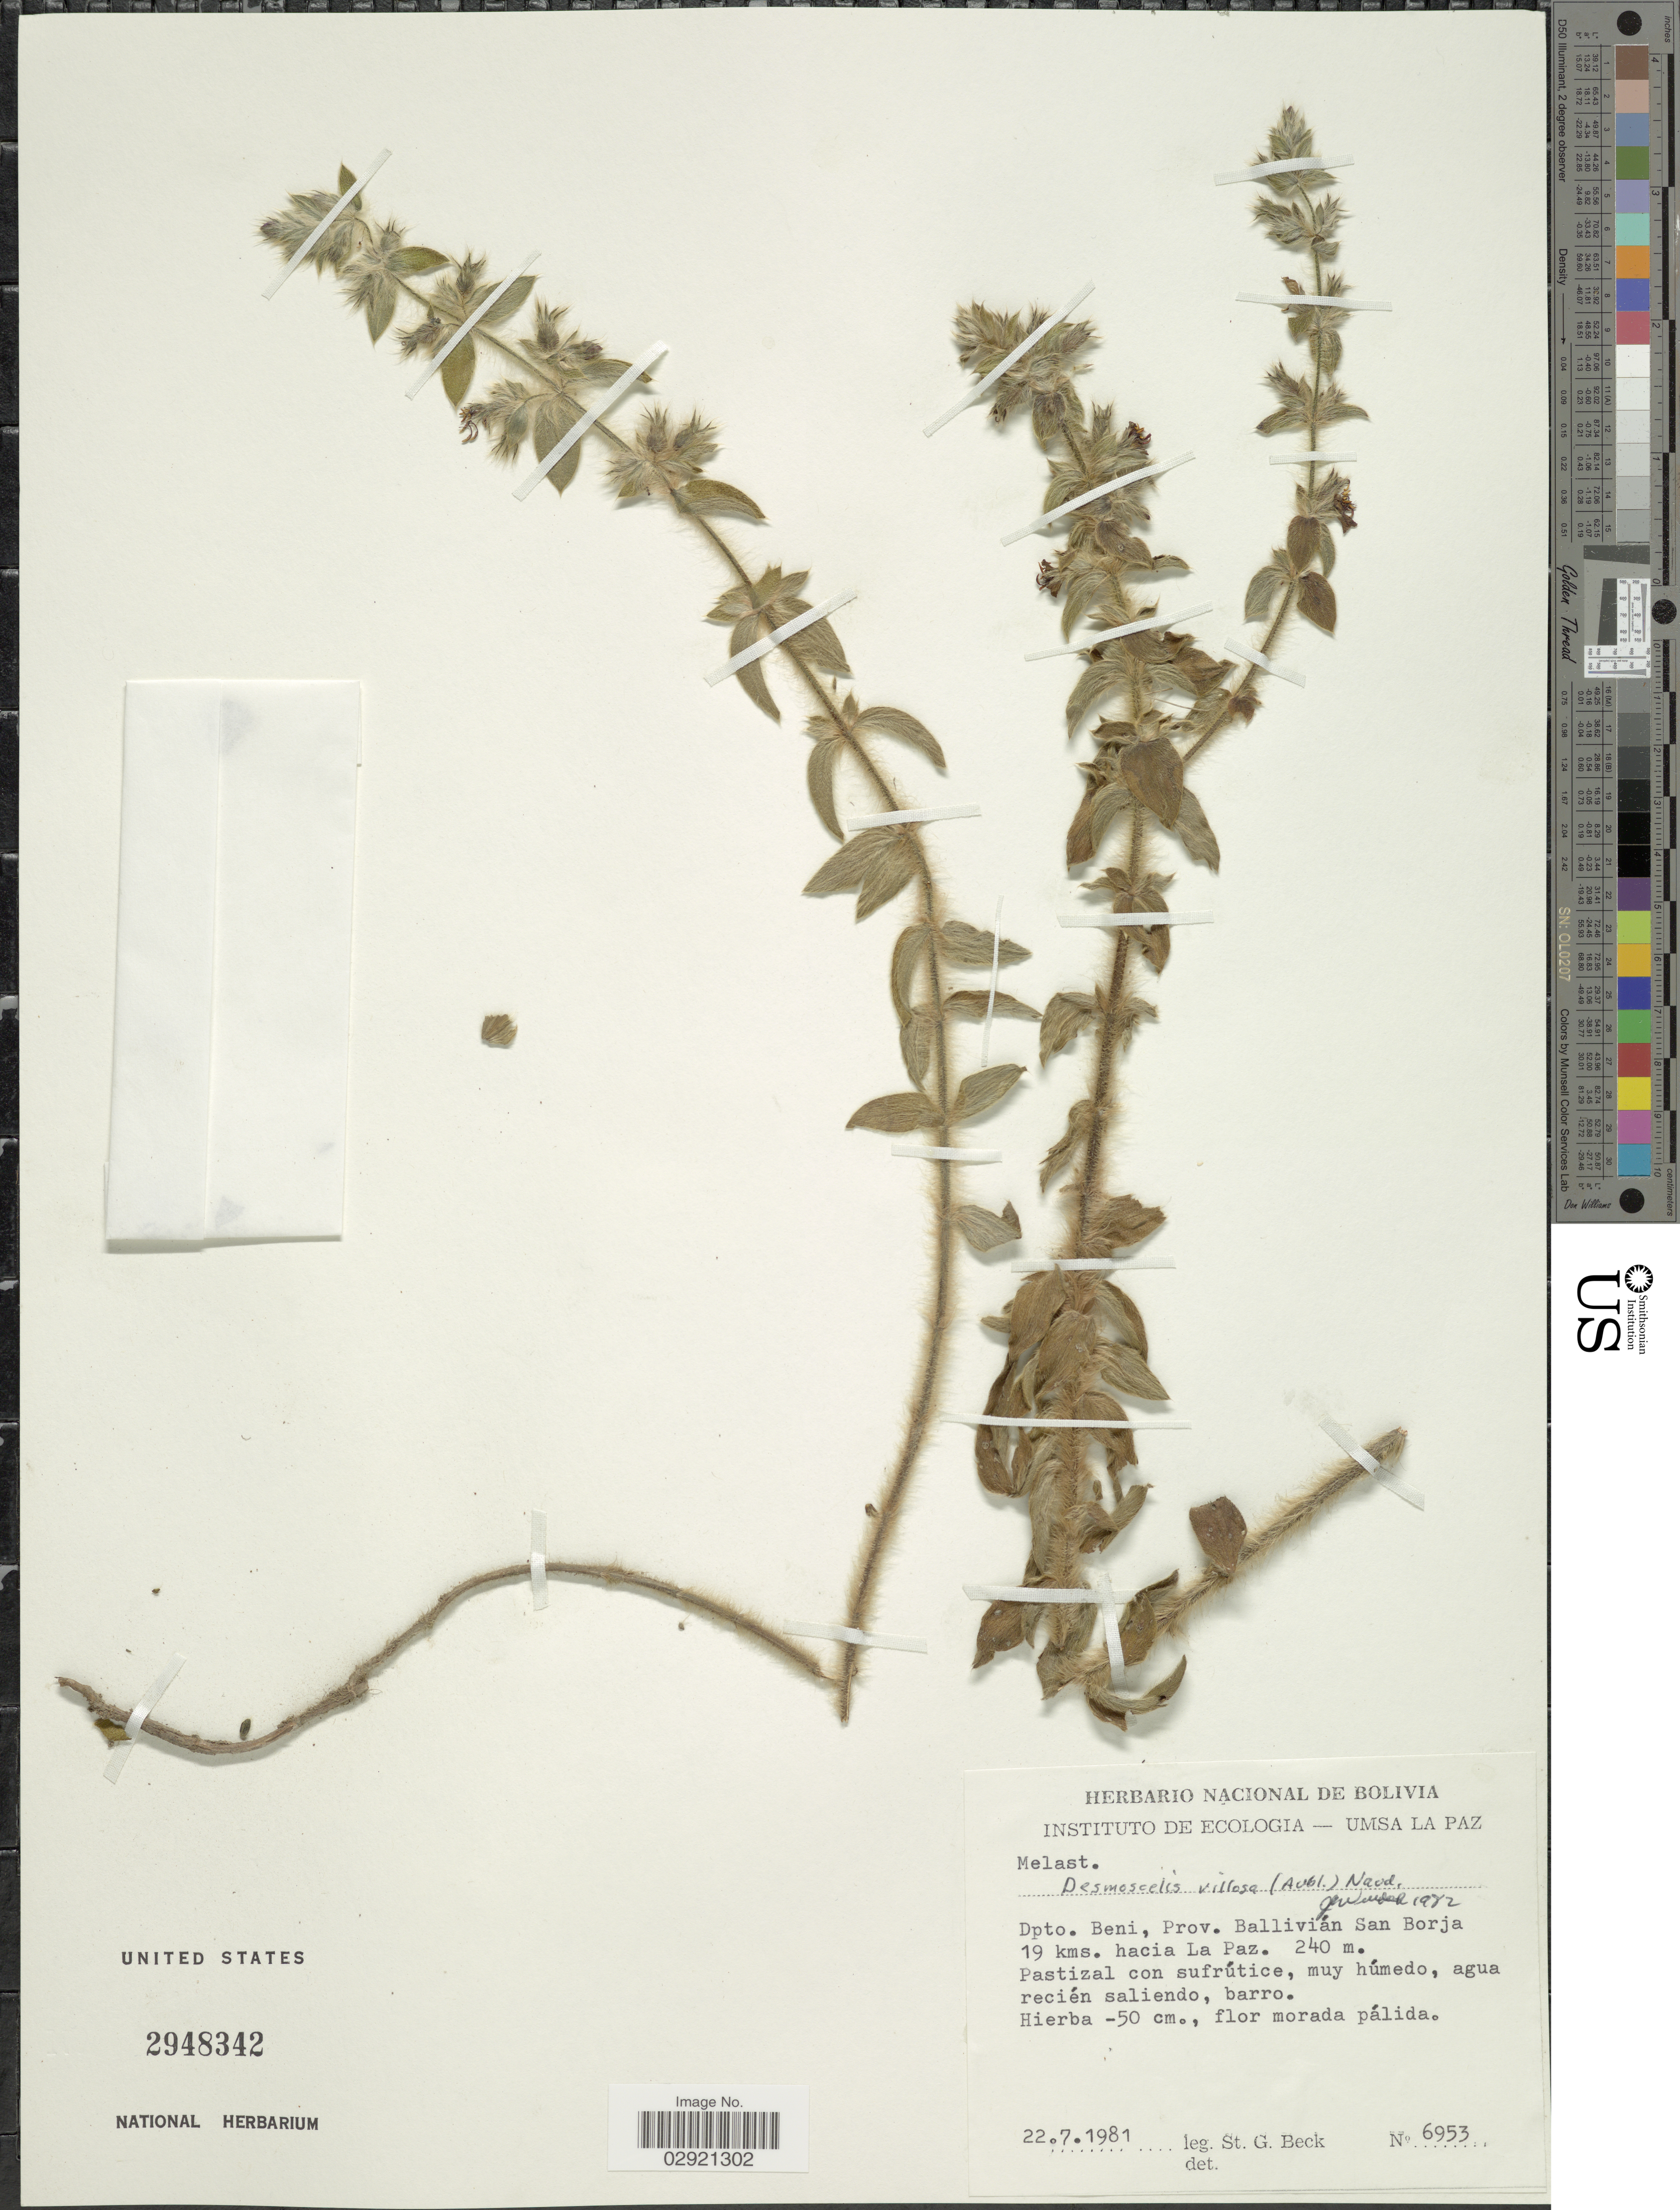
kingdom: Plantae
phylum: Tracheophyta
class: Magnoliopsida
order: Myrtales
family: Melastomataceae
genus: Desmoscelis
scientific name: Desmoscelis villosa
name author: (Aubl.) Naudin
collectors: S. G. Beck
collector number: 6953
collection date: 1981-07-22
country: Bolivia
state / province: Beni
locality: Dpto. Beni, Prov. Ballivián San Borja 19 kms. hacia La Paz.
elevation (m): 240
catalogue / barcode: US 2948342